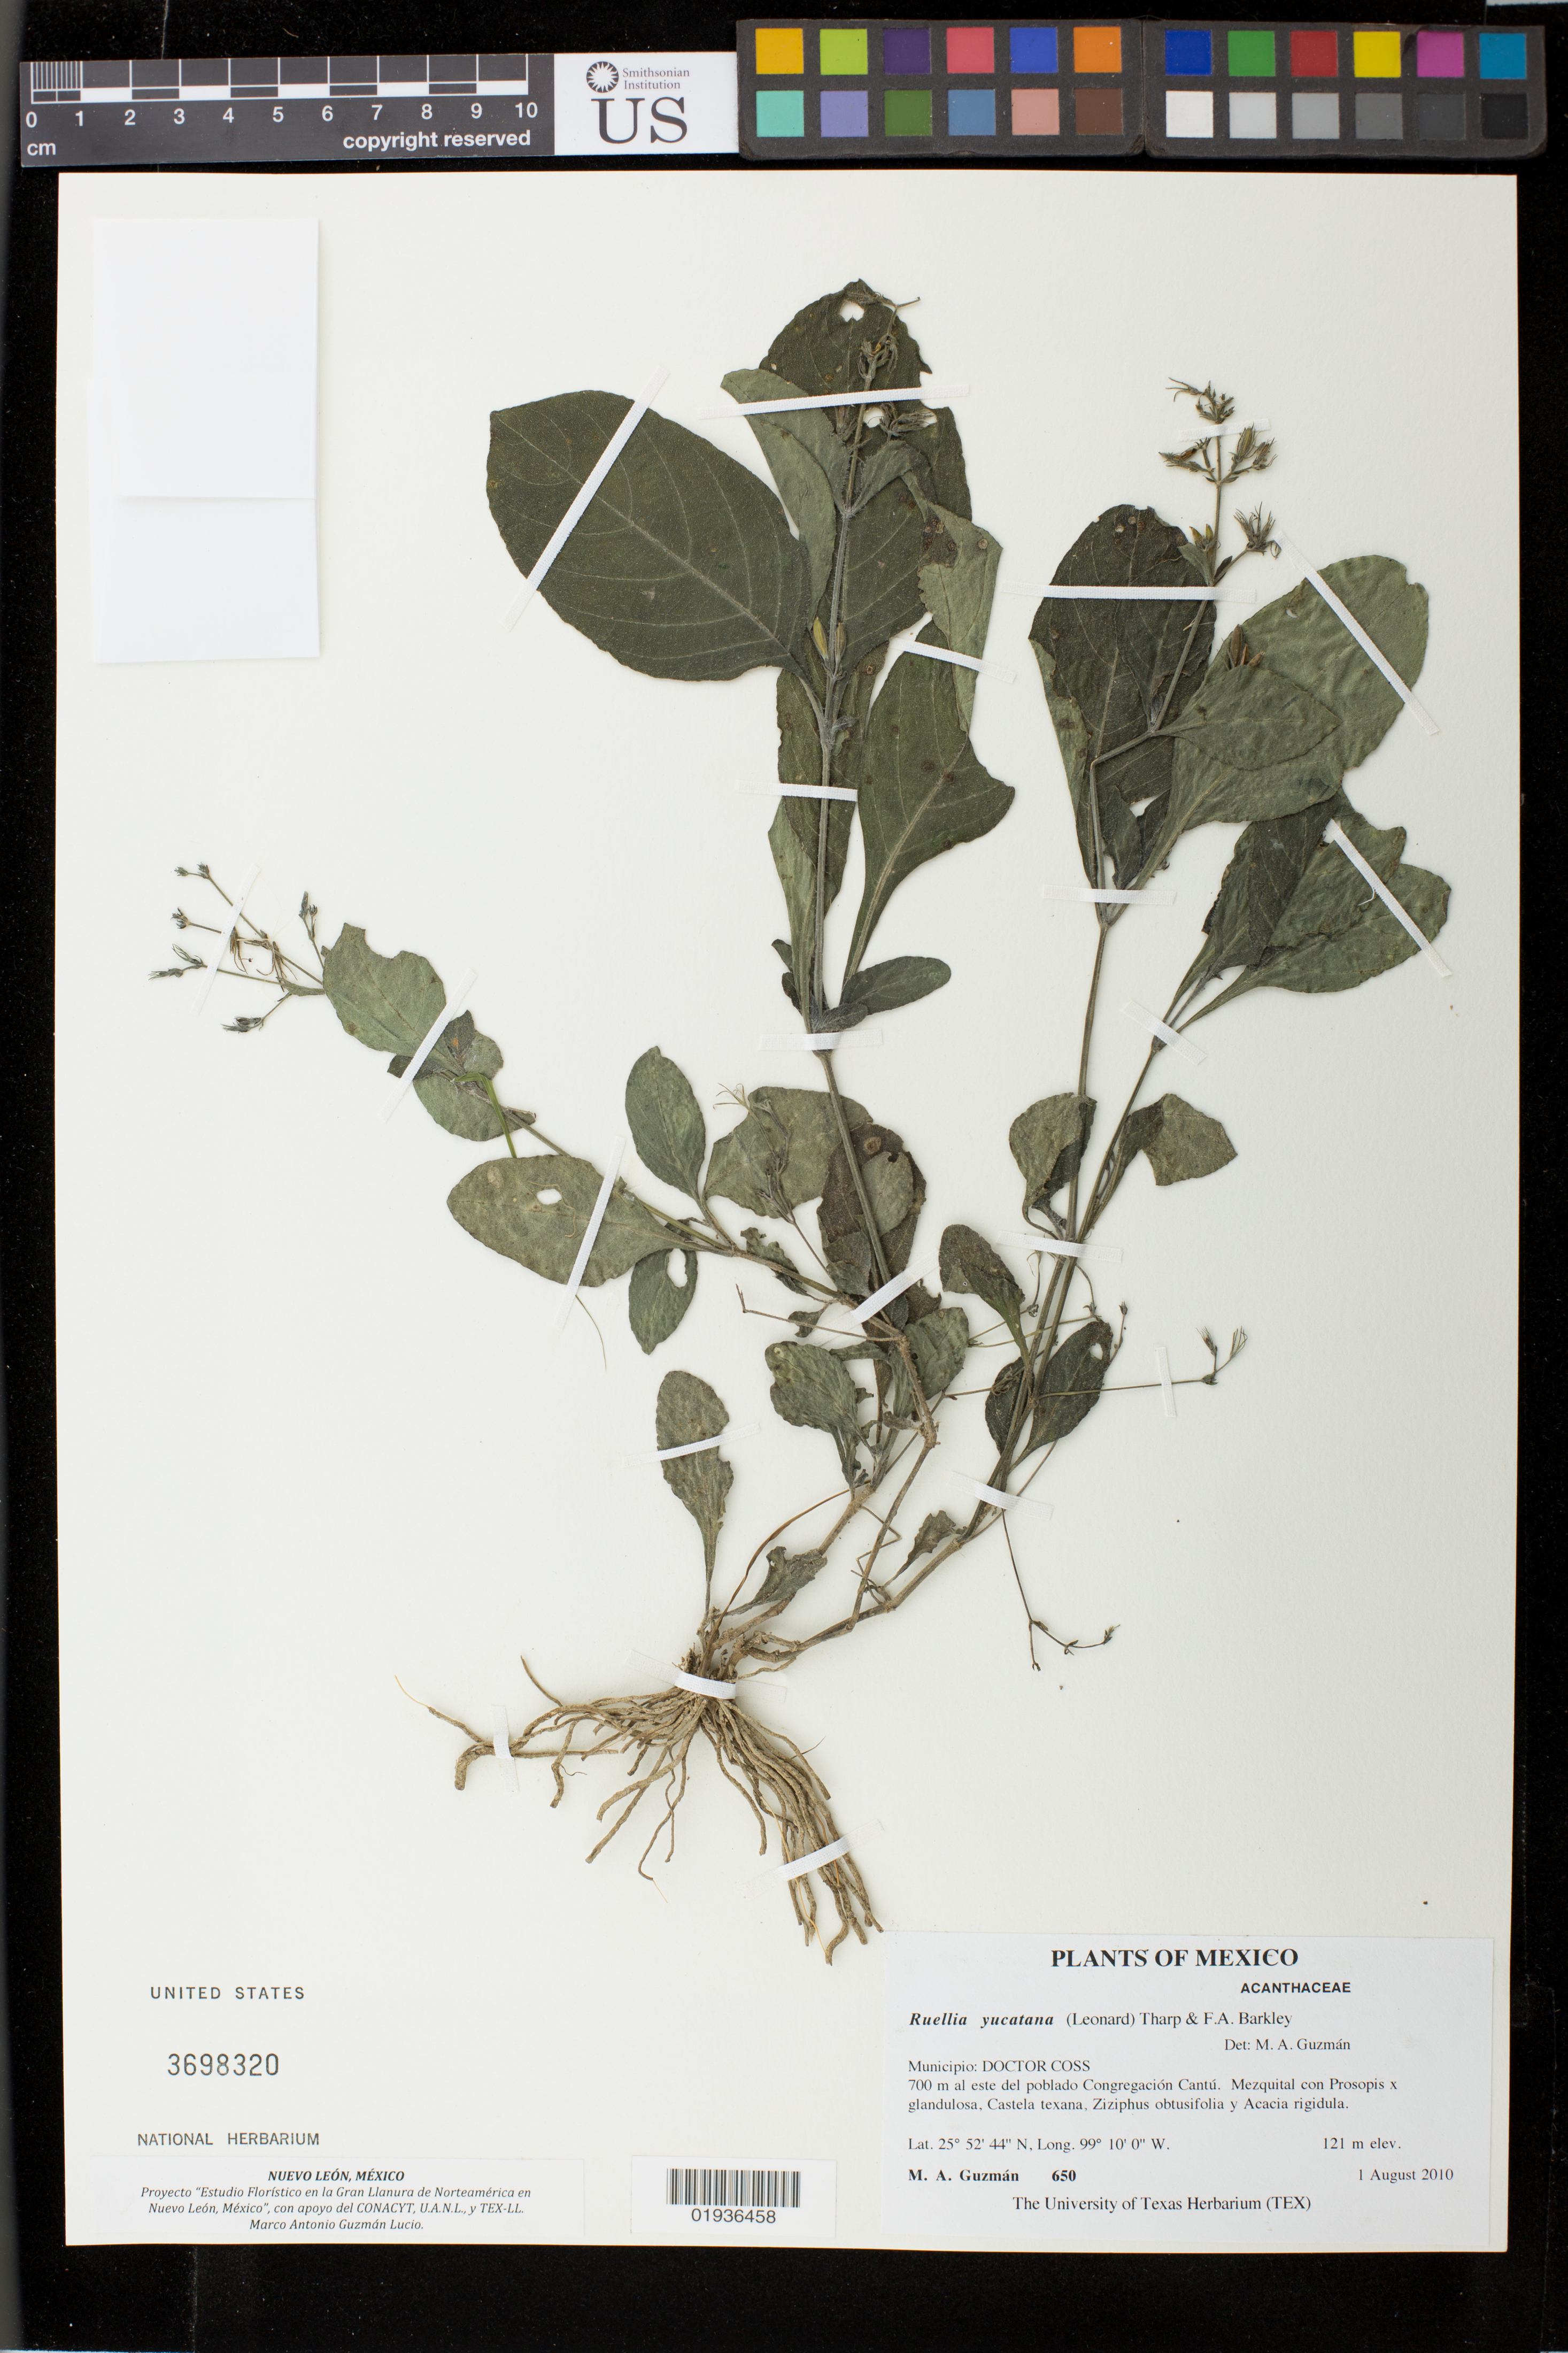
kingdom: Plantae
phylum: Tracheophyta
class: Magnoliopsida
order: Lamiales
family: Acanthaceae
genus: Ruellia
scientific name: Ruellia yucatana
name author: (Leonard) Tharp & F.A. Barkley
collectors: M. Guzmán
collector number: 650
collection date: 2010-08-01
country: Mexico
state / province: Nuevo León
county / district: Doctor Coss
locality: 700 m al este del poblado Congregacion Cantu.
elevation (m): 121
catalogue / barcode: US 3698320